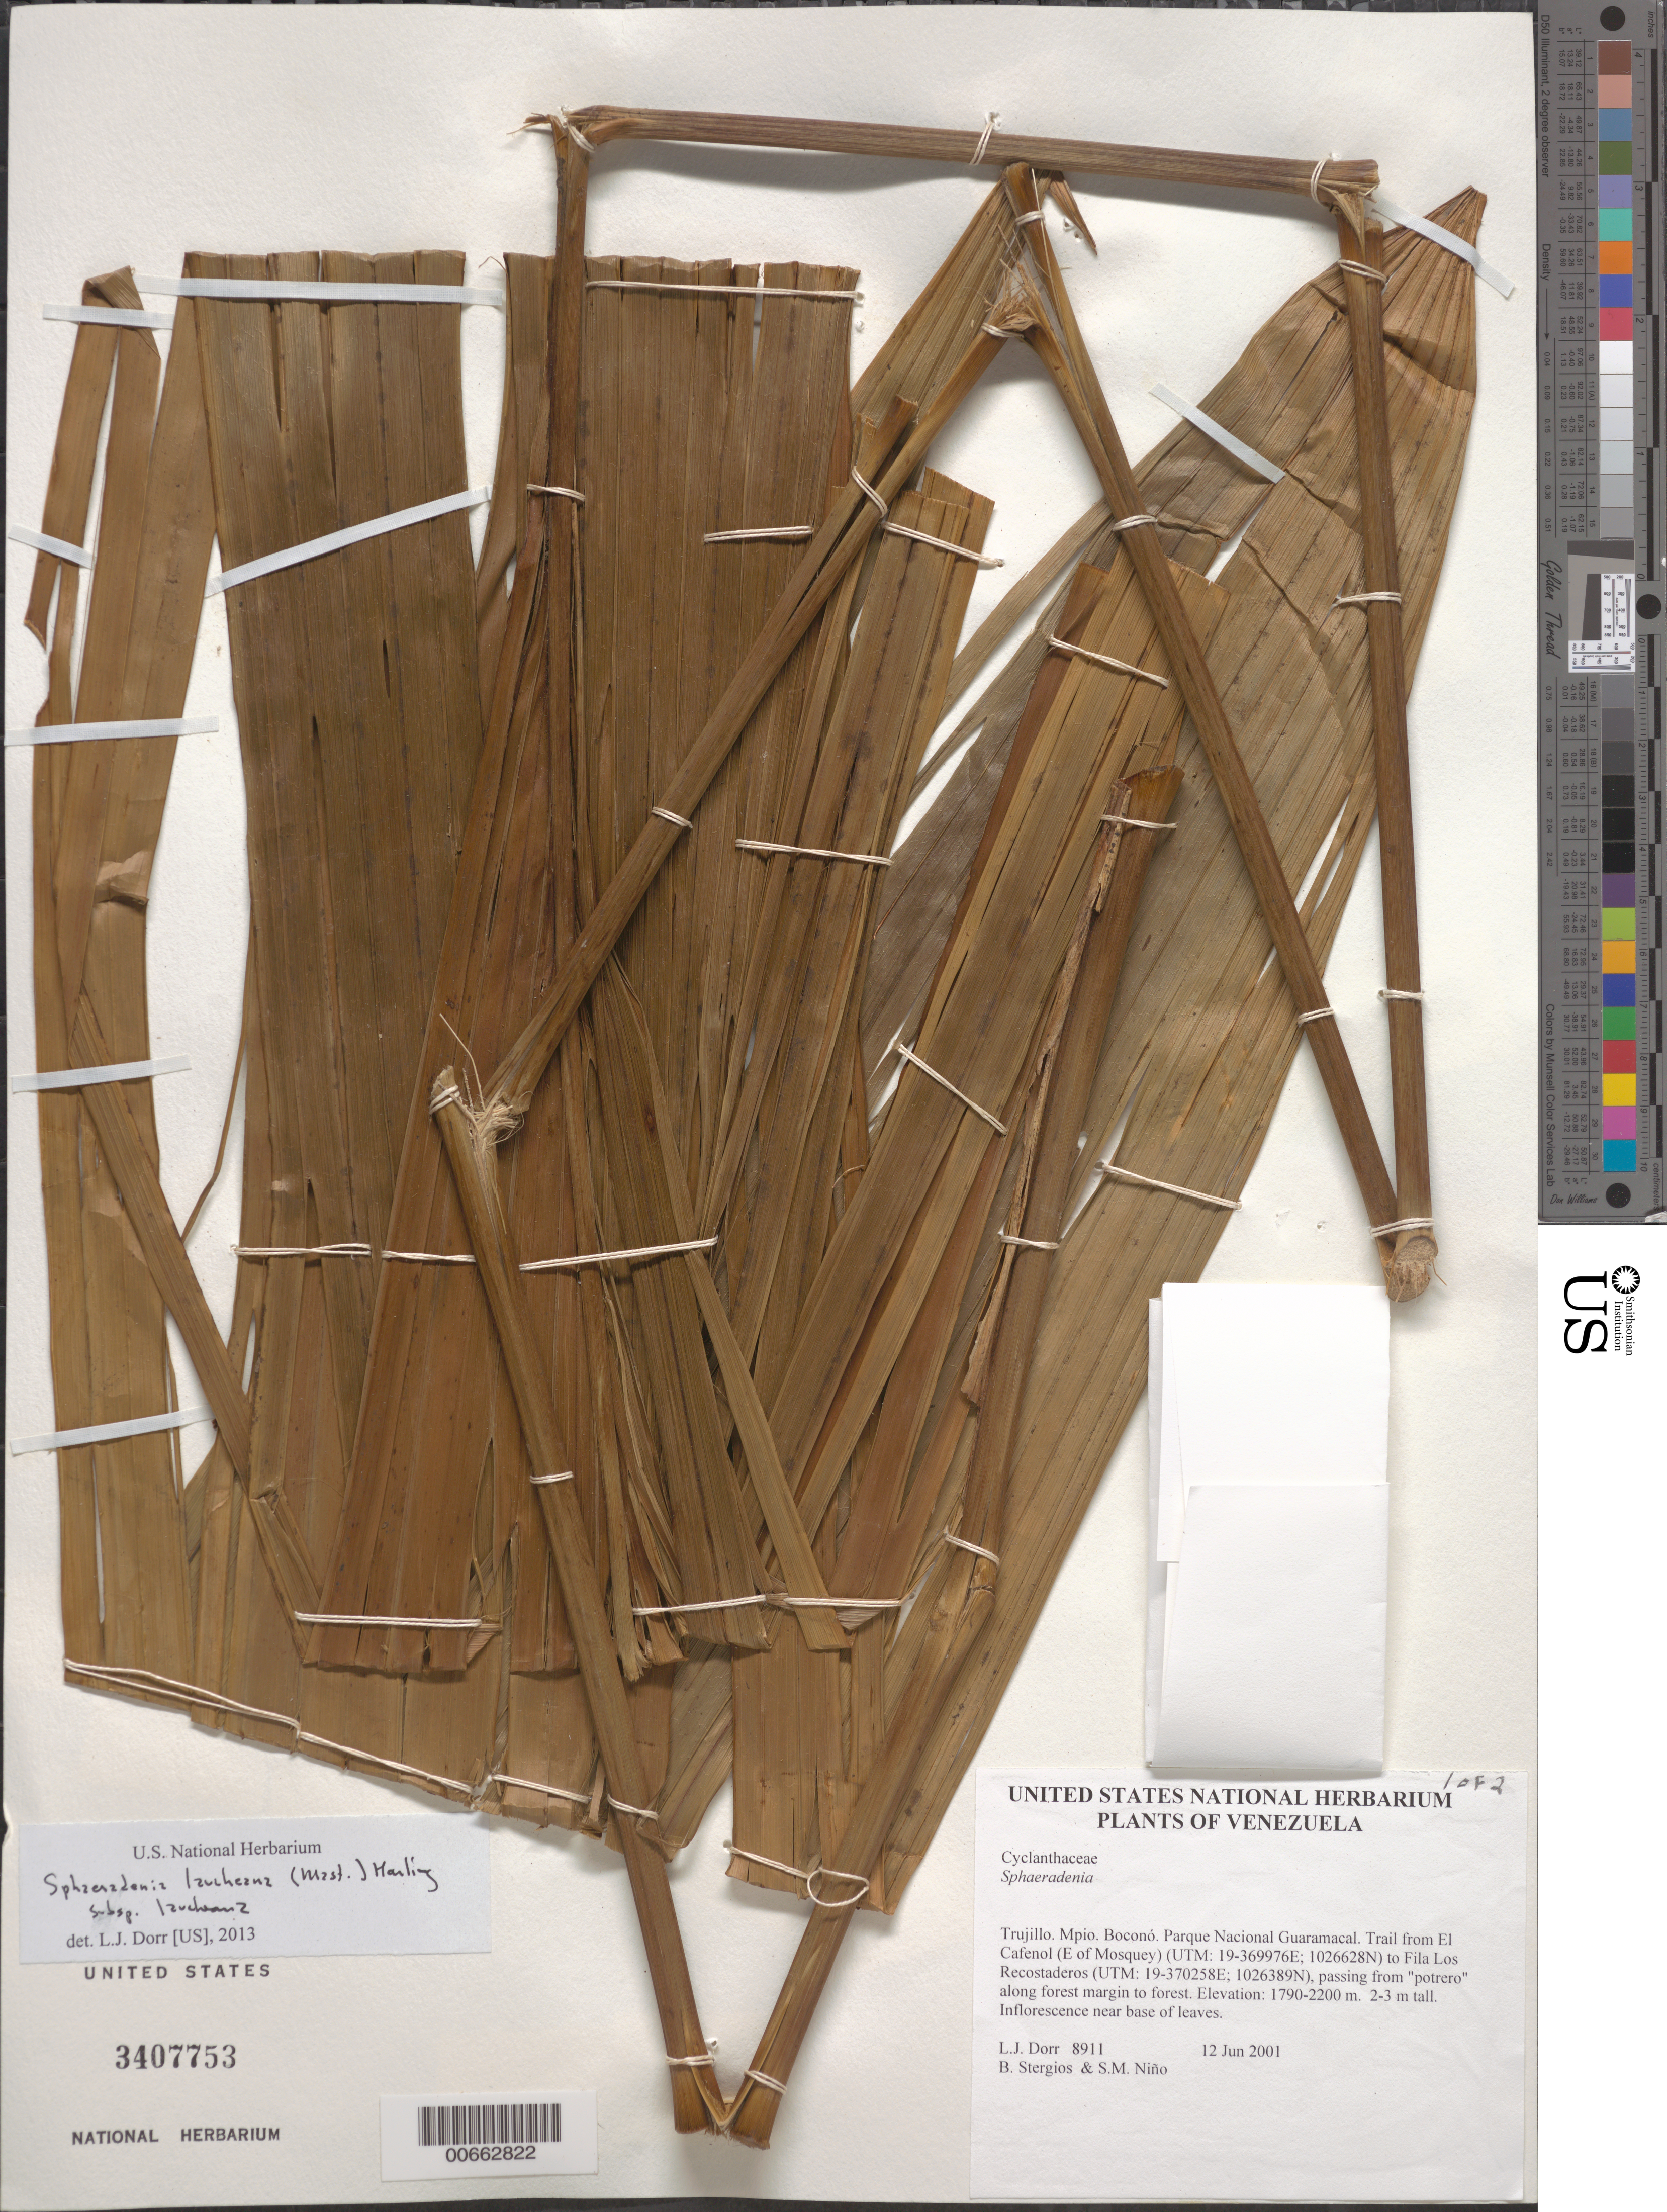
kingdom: Plantae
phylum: Tracheophyta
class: Liliopsida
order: Pandanales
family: Cyclanthaceae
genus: Sphaeradenia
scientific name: Sphaeradenia laucheana subsp. laucheana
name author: (Mast.) Harling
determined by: Dorr, L. J., (BOT), Smithsonian Institution - National Museum of Natural History (UNITED STATES)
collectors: L. J. Dorr, B. G. Stergios & S. M. Niño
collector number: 8911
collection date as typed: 12 Jun 2001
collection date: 2001-06-12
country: Venezuela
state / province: Trujillo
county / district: Boconó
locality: Parque Nacional Guaramacal. Trail from El Cafenol (E of Mosquey) to Fila Los Recostaderos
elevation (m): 1790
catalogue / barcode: US 3407753